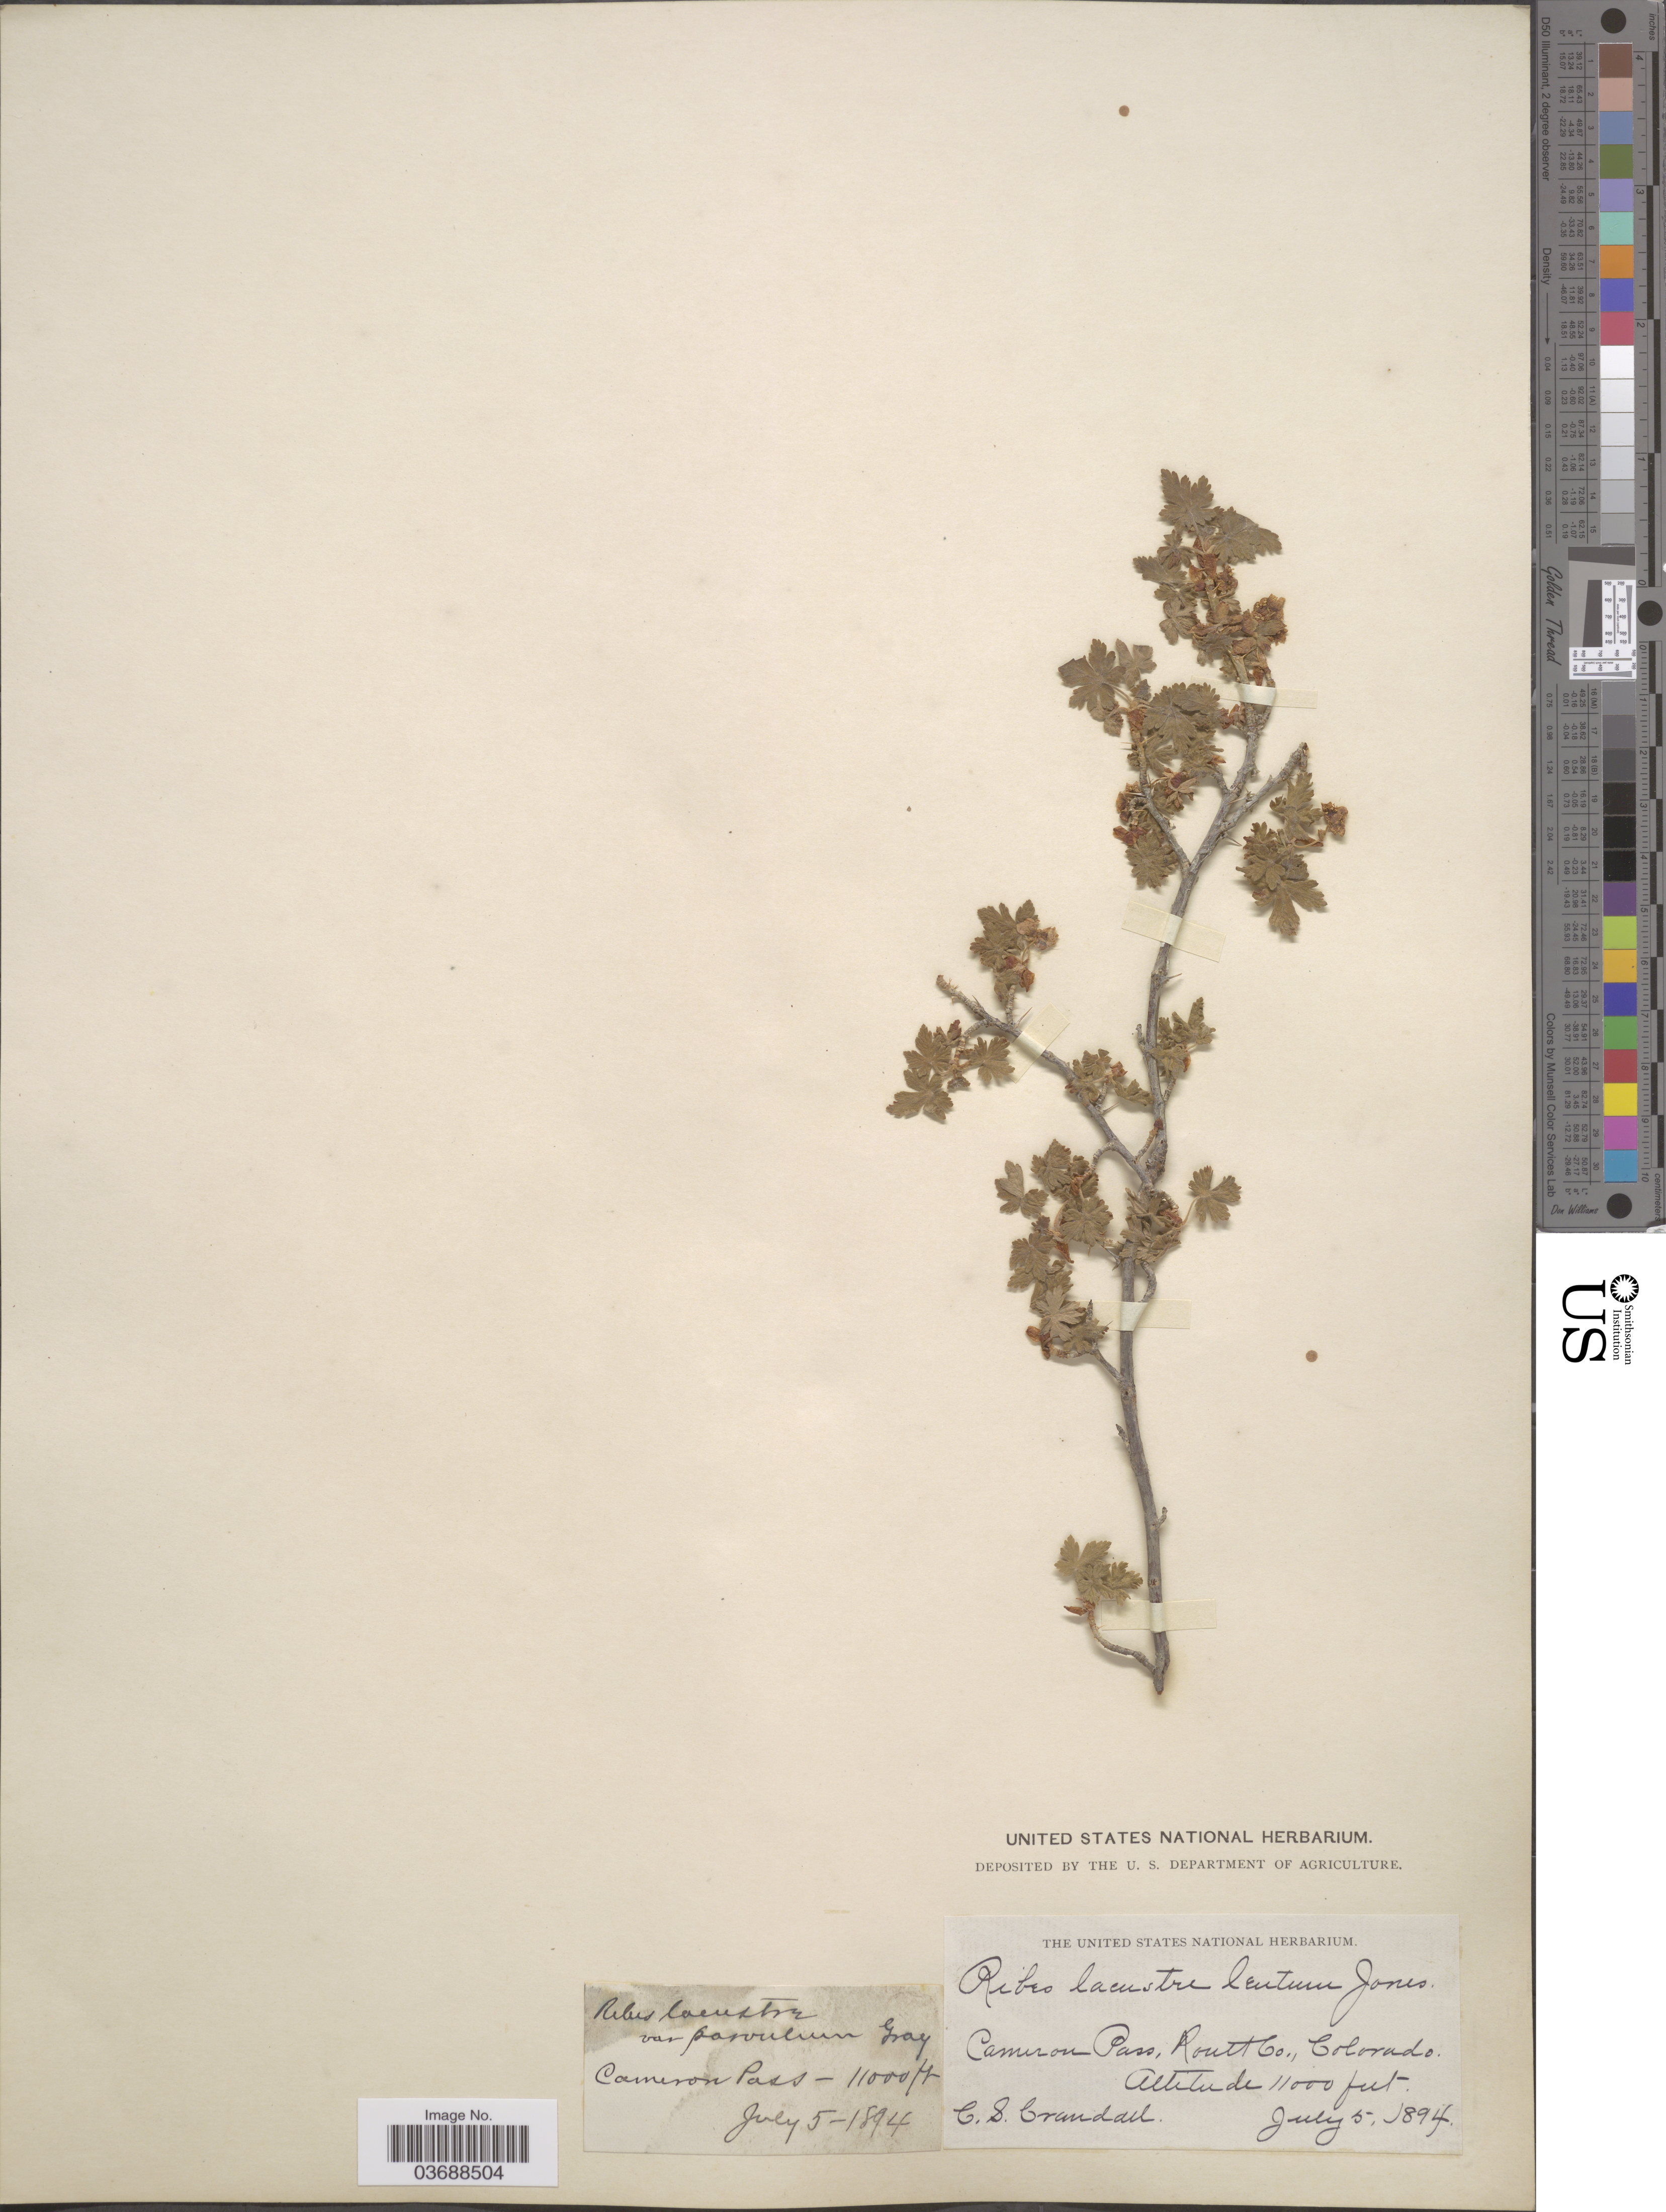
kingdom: Plantae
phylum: Tracheophyta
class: Magnoliopsida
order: Saxifragales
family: Grossulariaceae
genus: Ribes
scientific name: Ribes montigenum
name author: McClatchie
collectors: C. Crandall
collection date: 1894-07-05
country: United States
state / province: Colorado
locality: Cameron Pass, Routt Co.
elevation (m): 3353